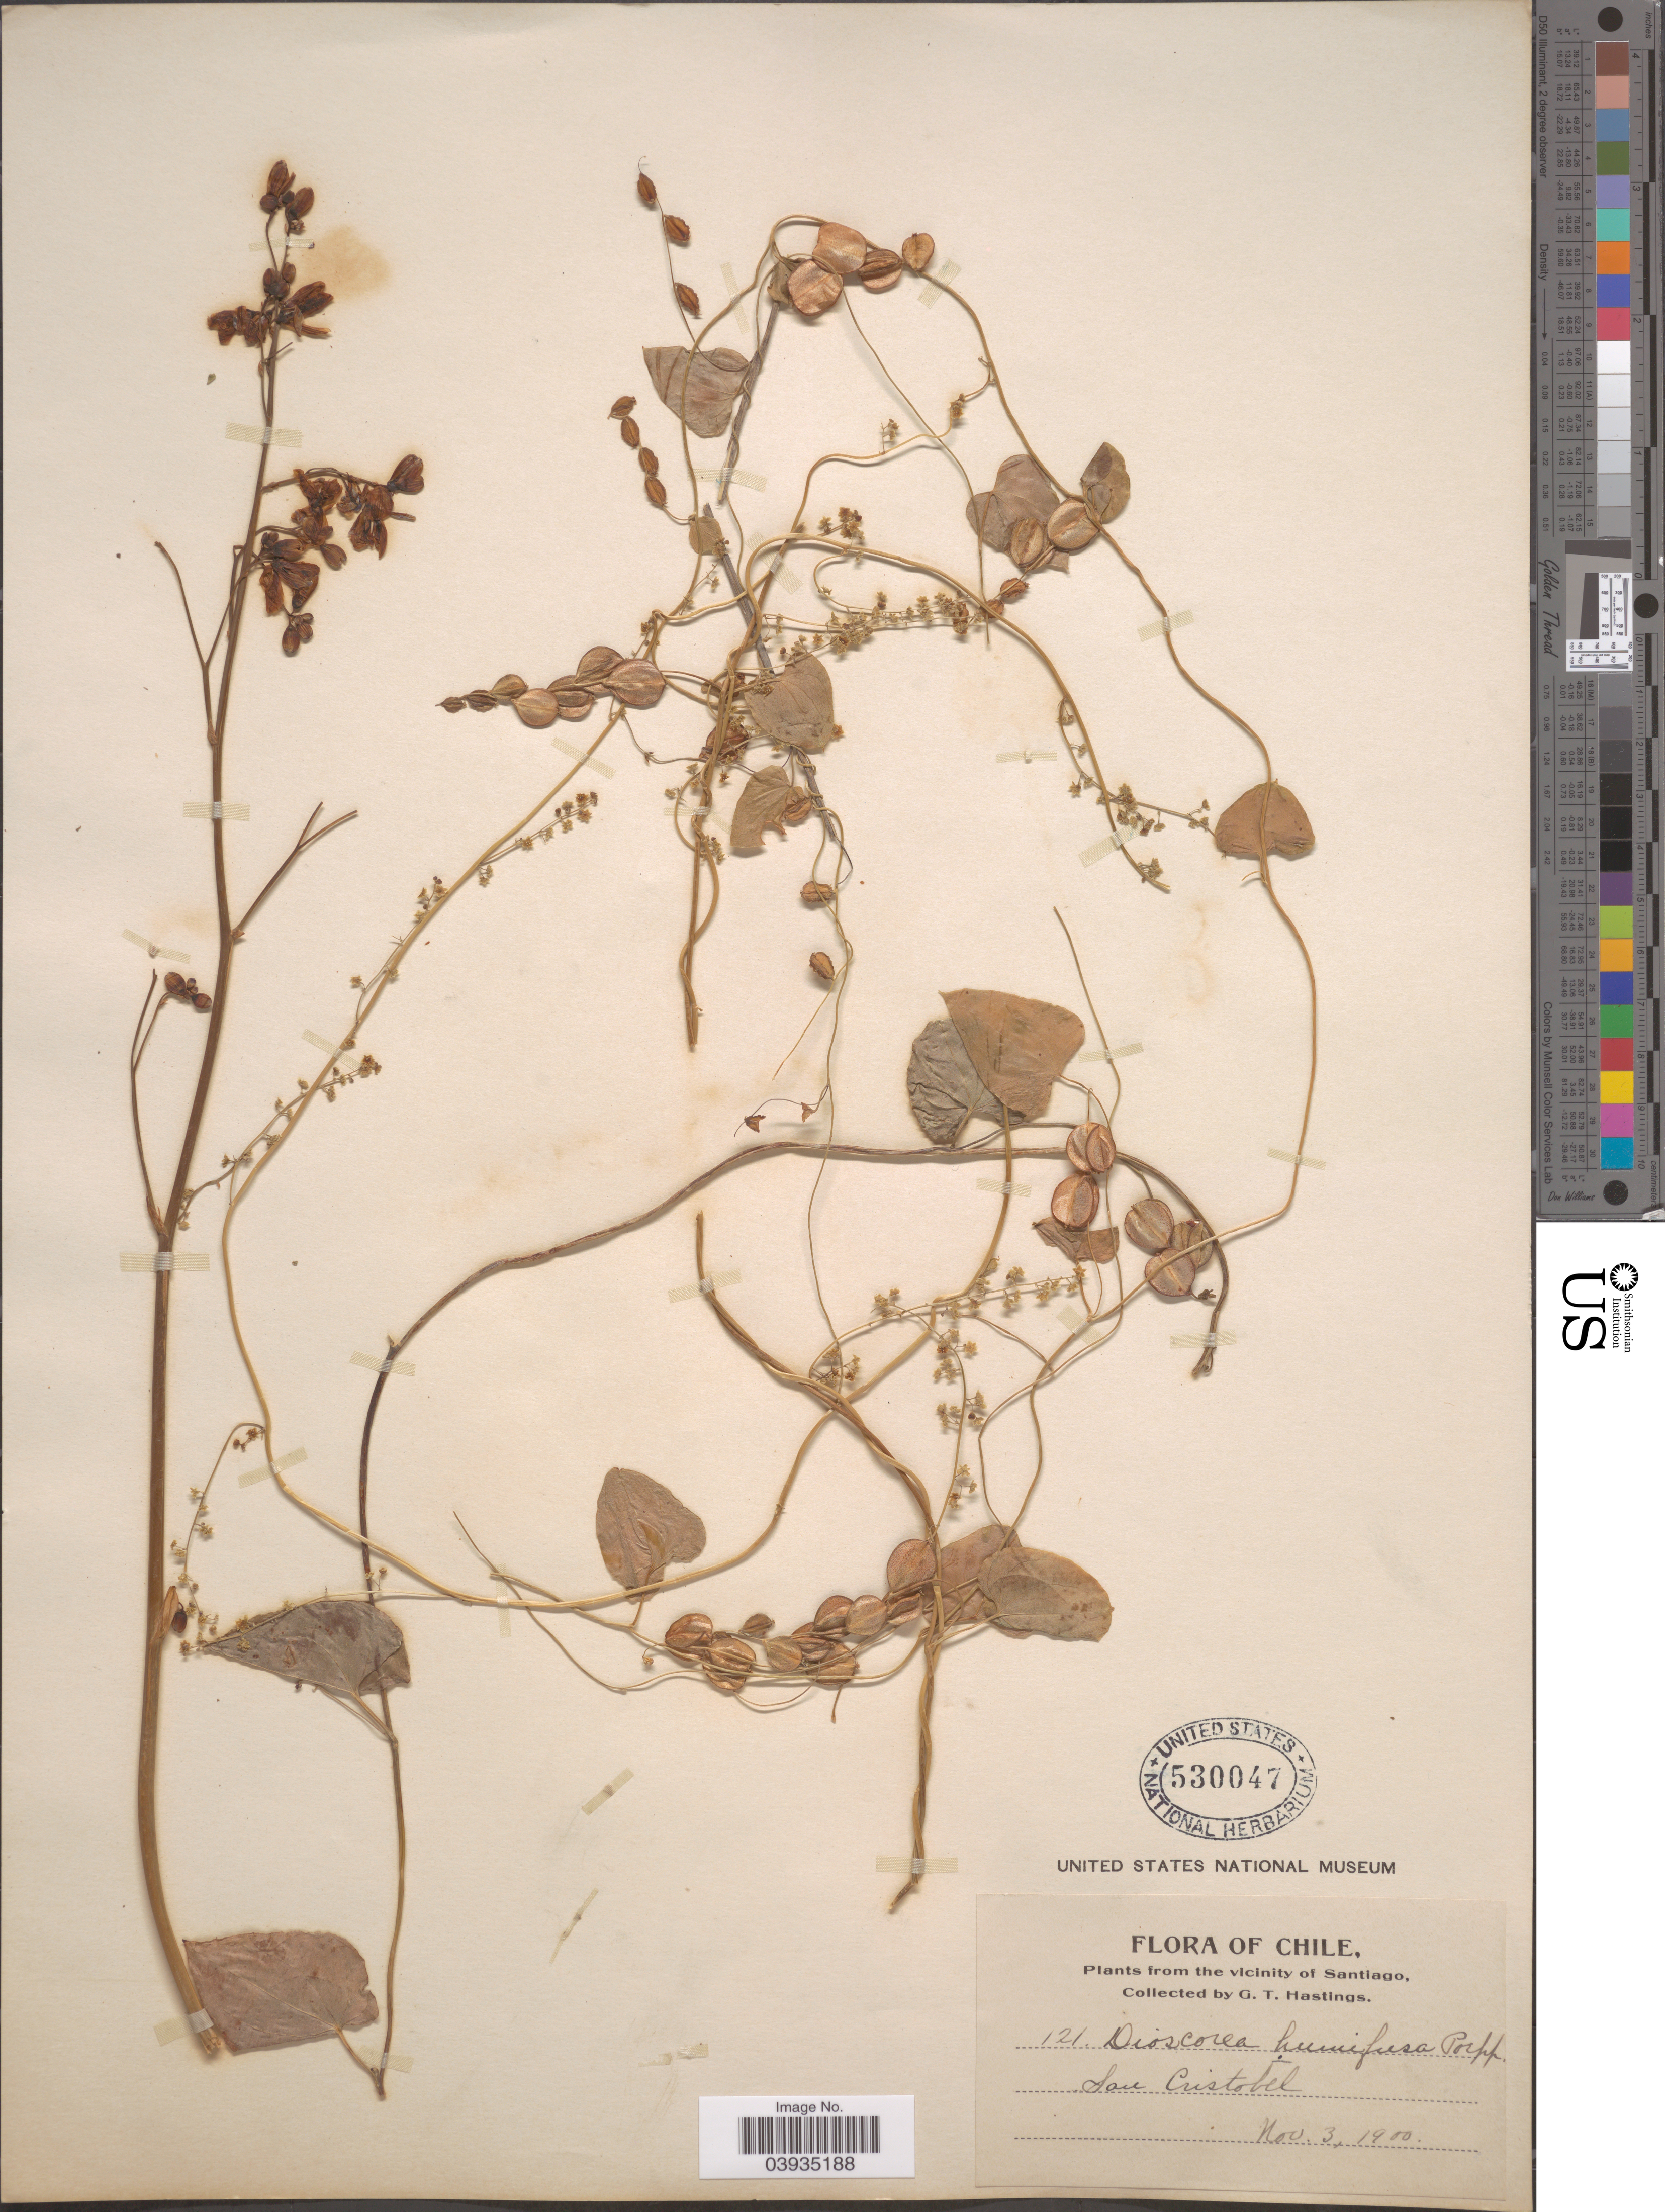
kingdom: Plantae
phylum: Tracheophyta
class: Liliopsida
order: Dioscoreales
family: Dioscoreaceae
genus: Dioscorea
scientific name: Dioscorea humifusa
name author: Poepp.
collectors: G. Hastings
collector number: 121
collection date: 1900-11-03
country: Chile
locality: The Vicinity of Santiago. San Cristobel.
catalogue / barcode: US 530047